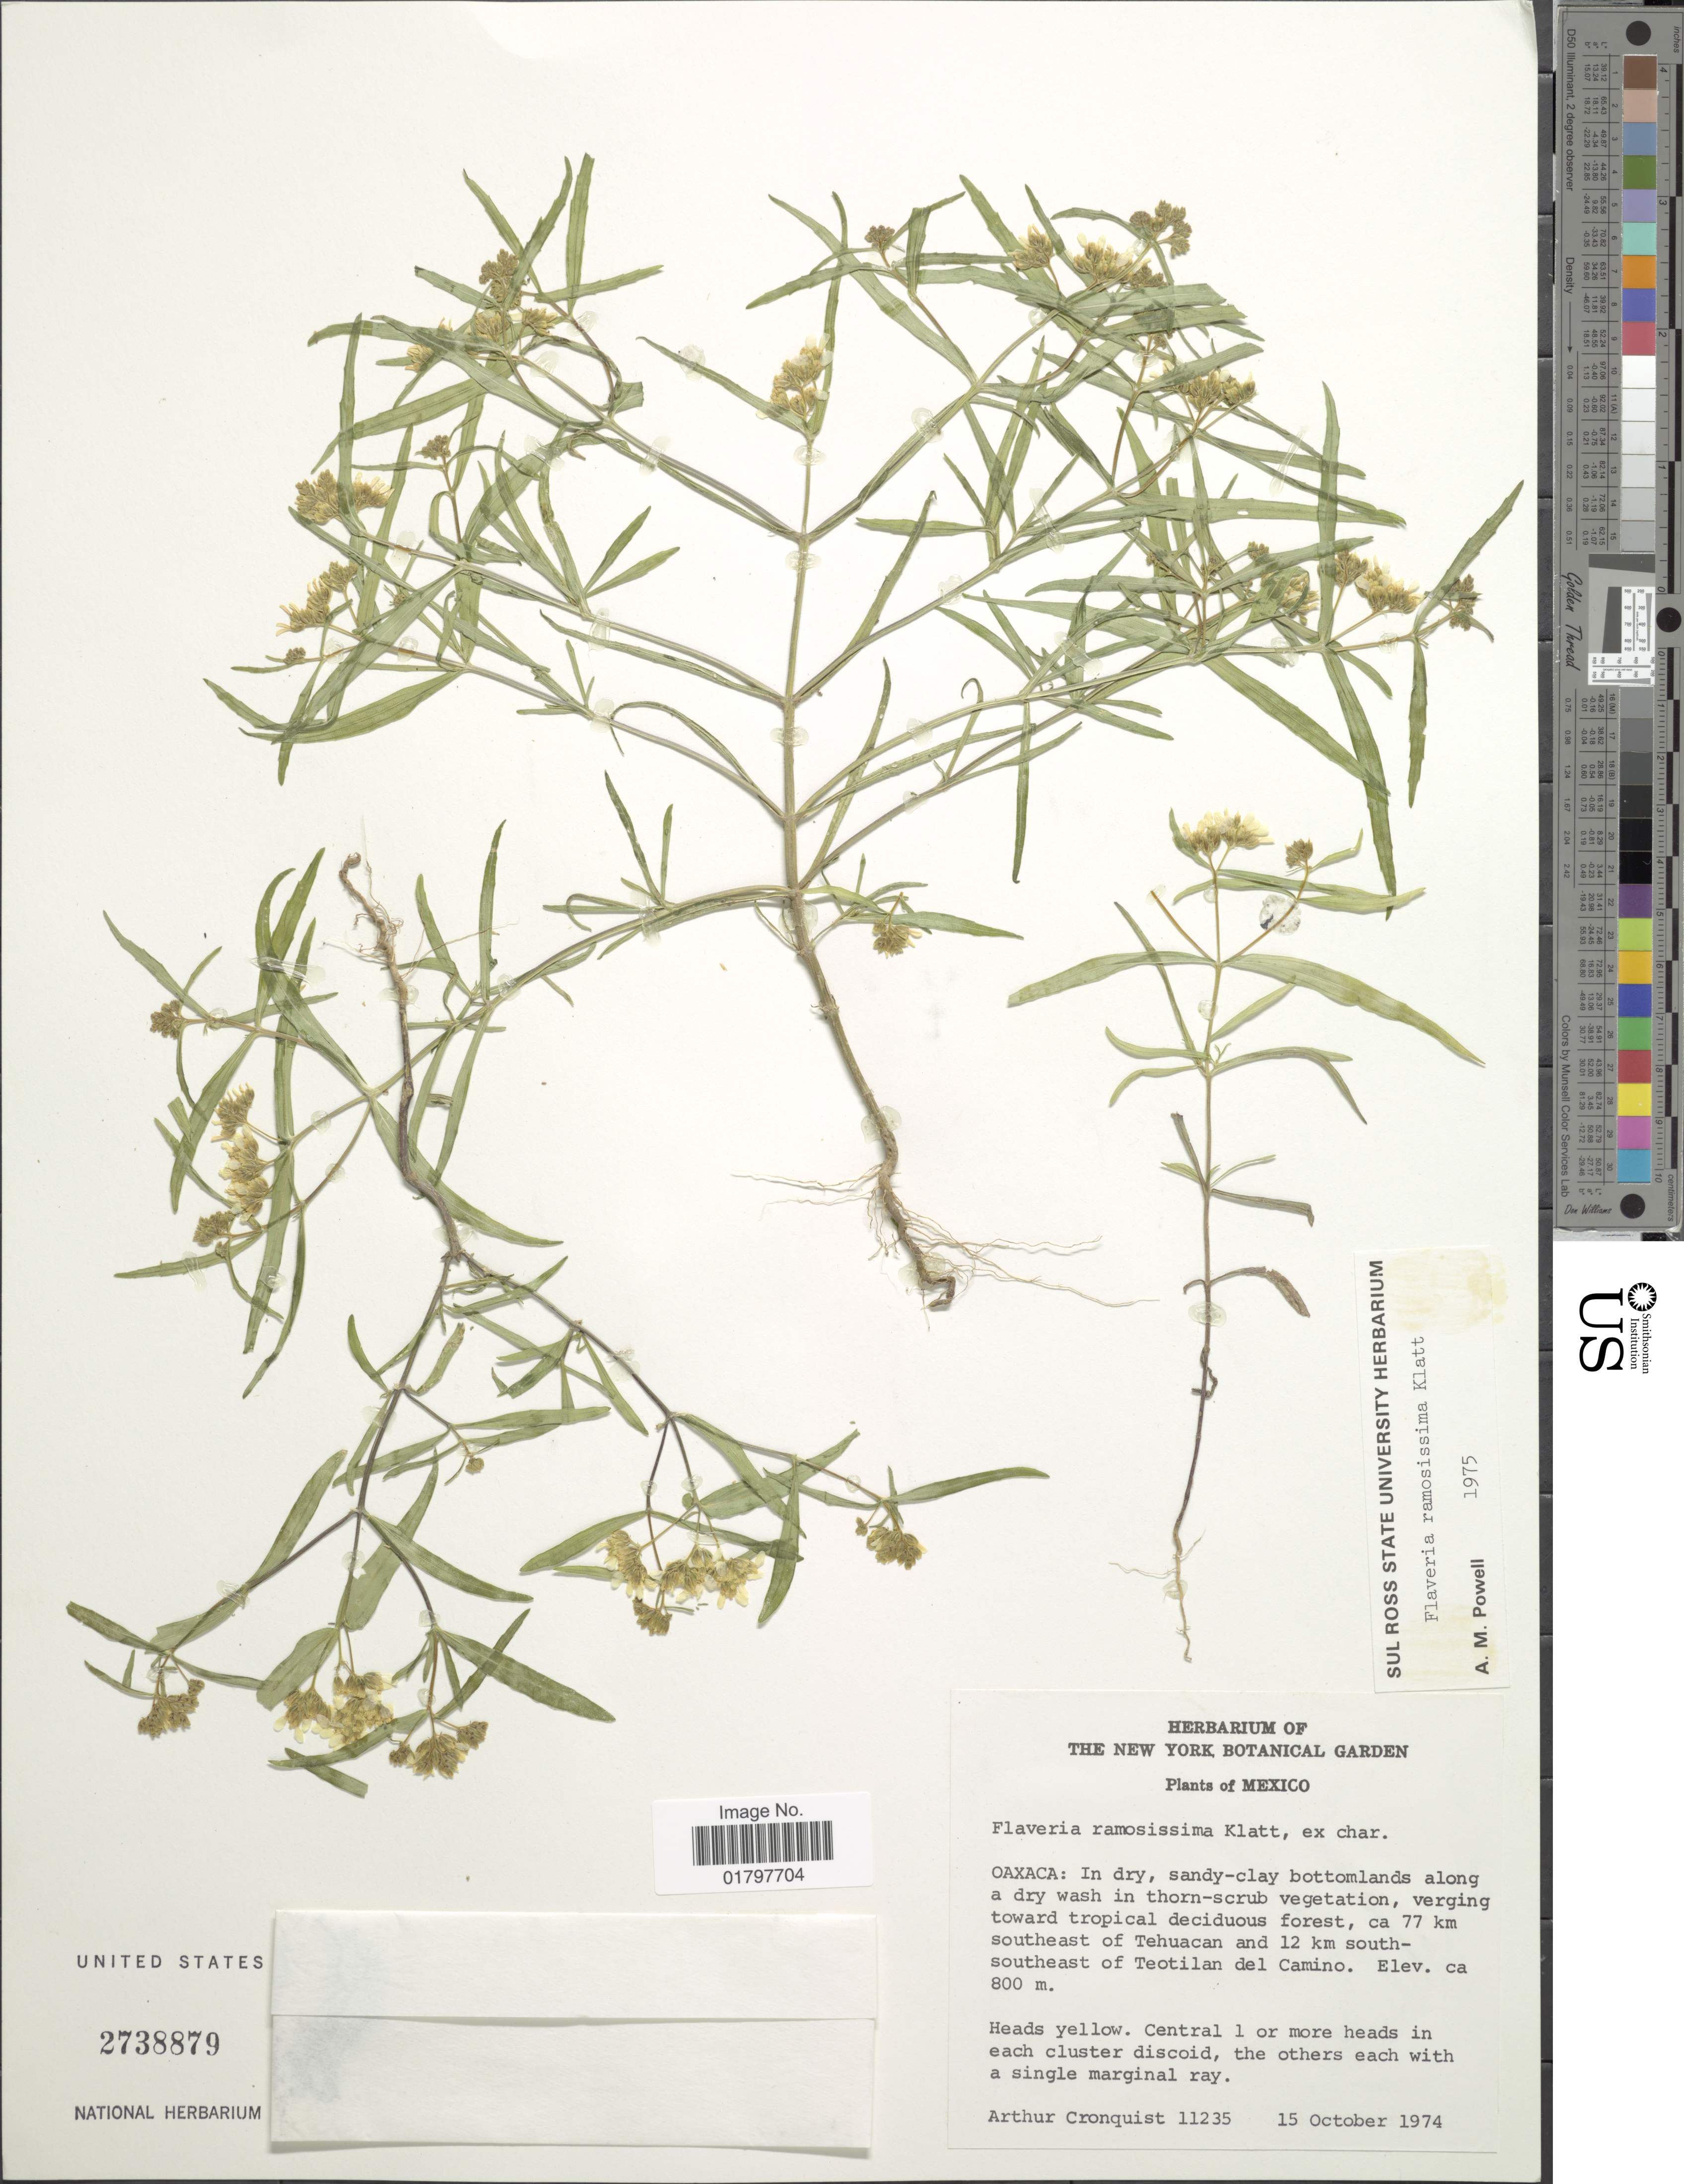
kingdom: Plantae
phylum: Tracheophyta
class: Magnoliopsida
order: Asterales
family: Asteraceae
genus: Flaveria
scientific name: Flaveria ramosissima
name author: Klatt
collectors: A. J. Cronquist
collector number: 11235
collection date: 1974-10-15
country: Mexico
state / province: Oaxaca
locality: Oaxaca: In dry, sandy-clay bottomlands along a dry wash in thorn-scrub vegetation, verging toward tropical deciduous forest, ca 77 km southeast of Tehuacan and 12 km south-southeast of Teotilan del Camino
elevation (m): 800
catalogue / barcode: US 2738879